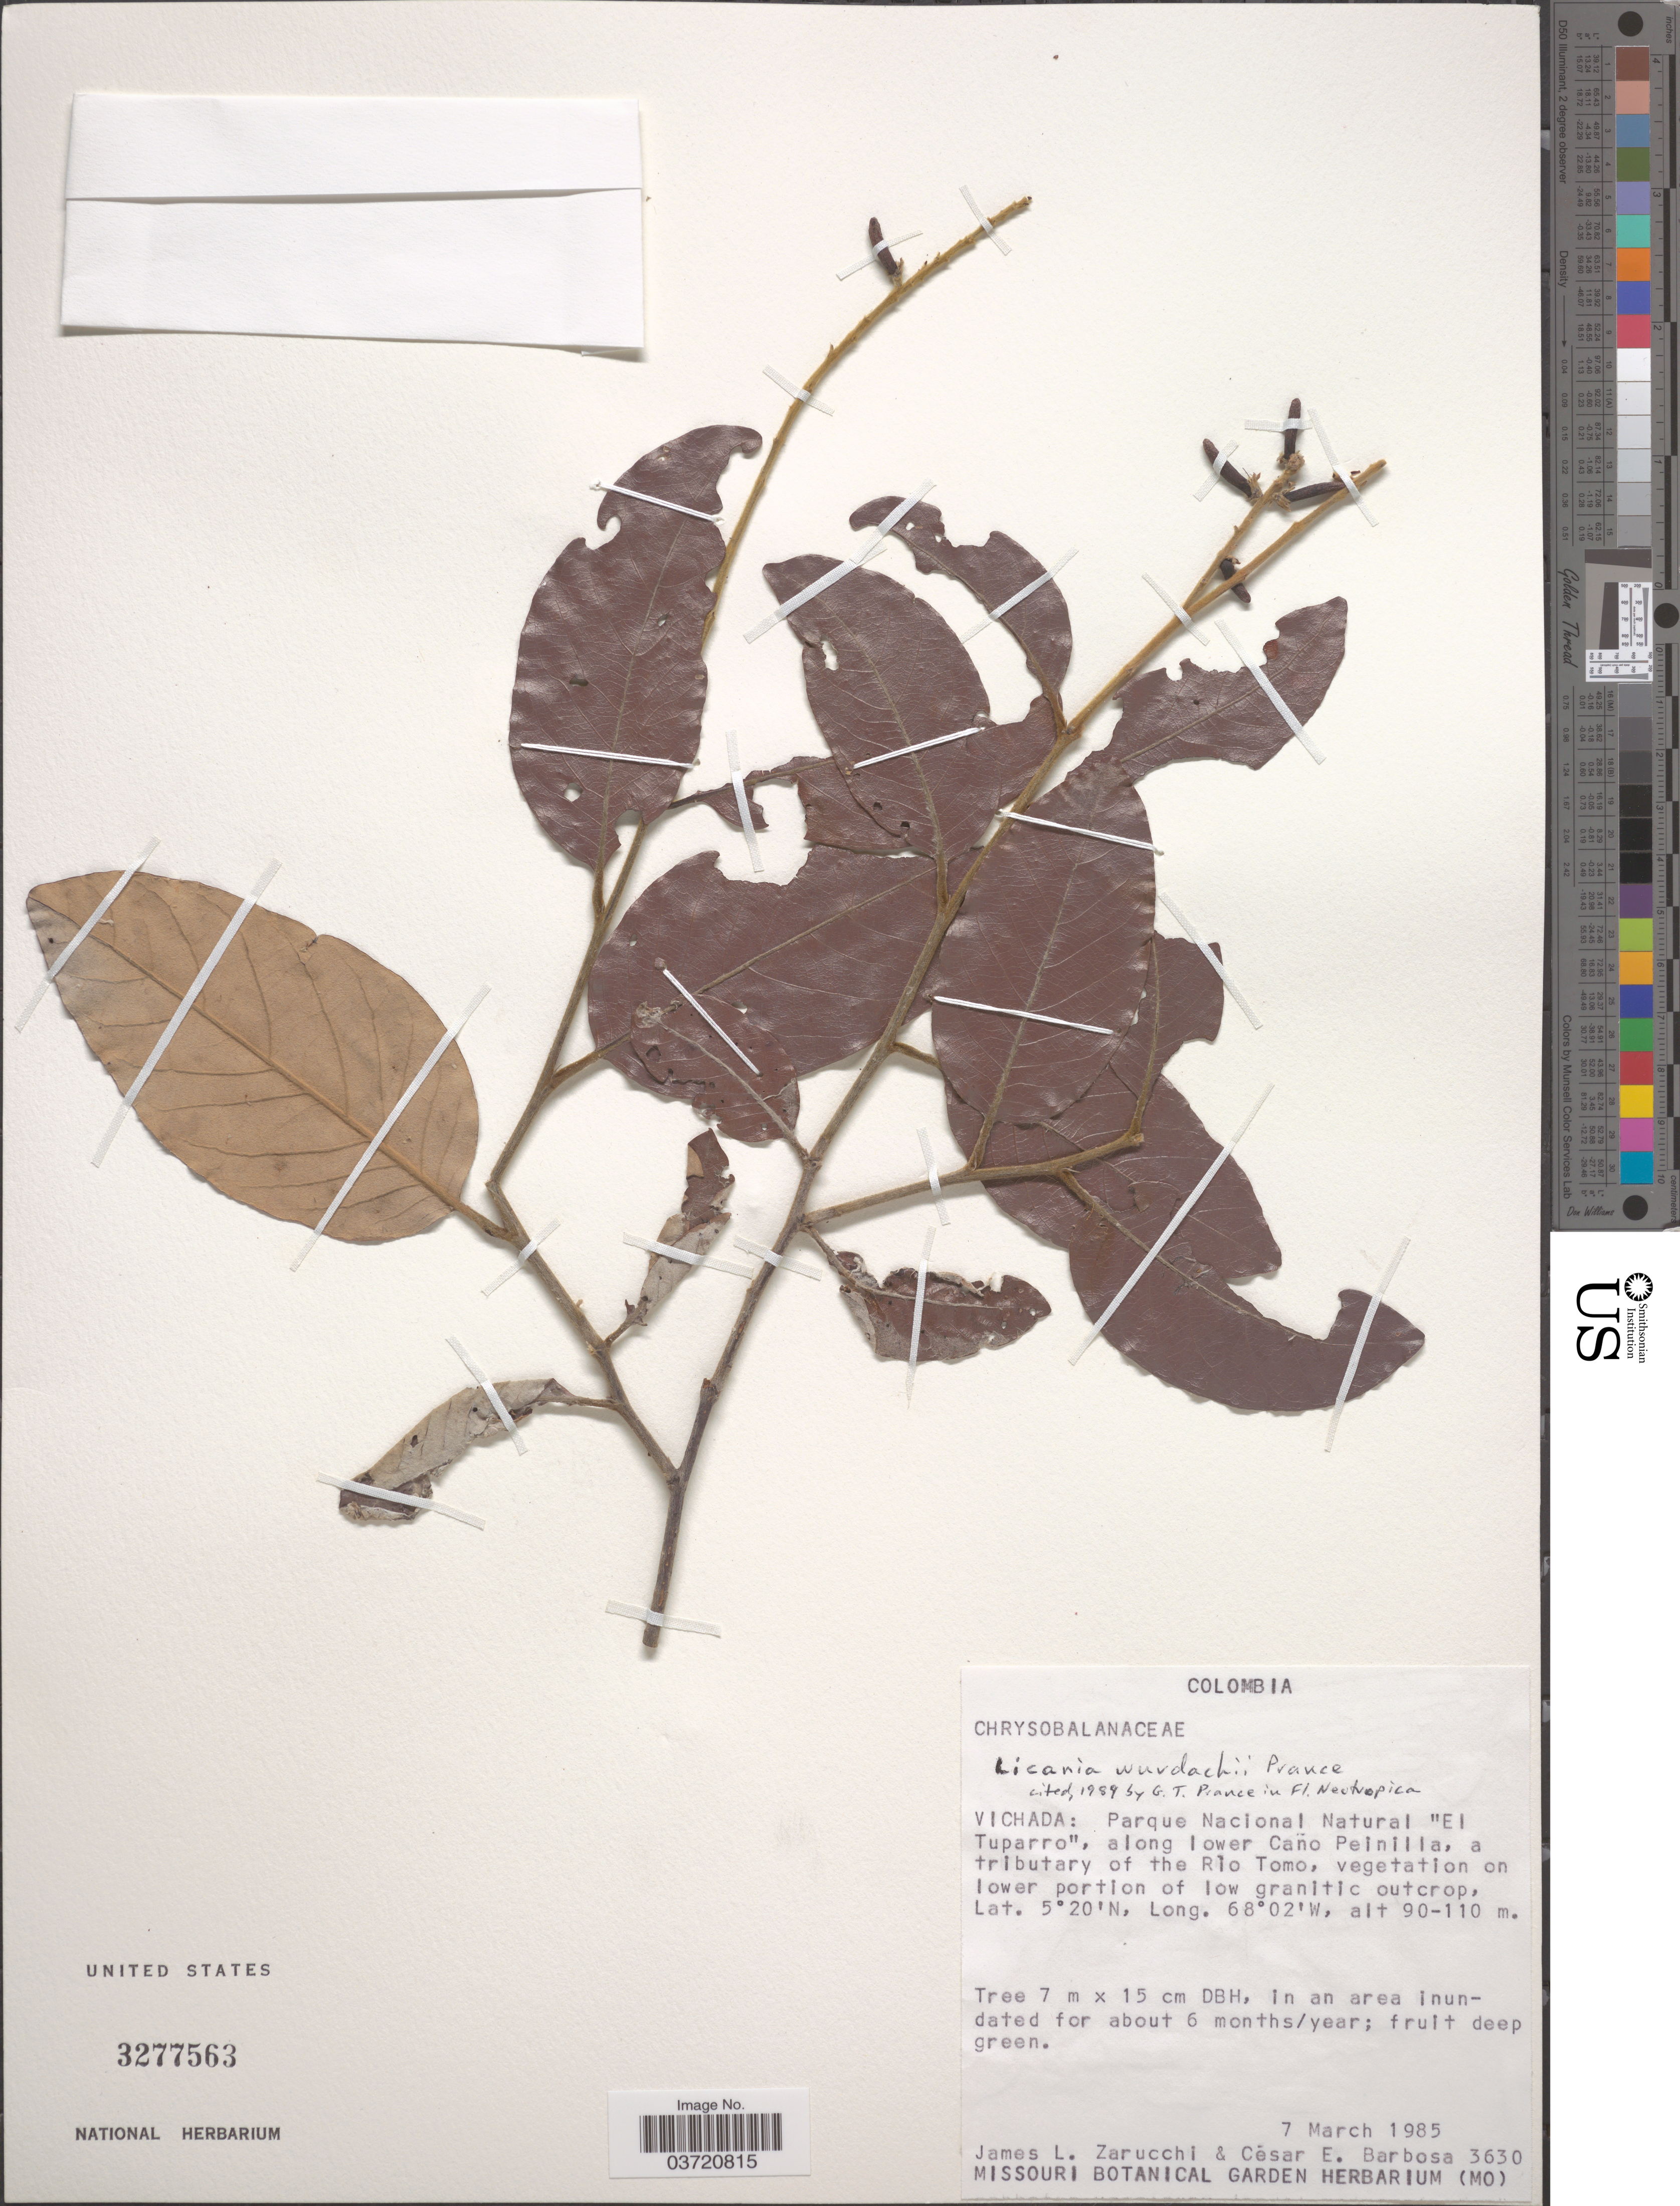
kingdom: Plantae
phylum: Tracheophyta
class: Magnoliopsida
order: Malpighiales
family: Chrysobalanaceae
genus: Leptobalanus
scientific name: Leptobalanus wurdackii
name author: (Prance) Sothers & Prance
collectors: J. L. Zarucchi & C. E. Barbosa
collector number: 3630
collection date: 1985-03-07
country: Colombia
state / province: Vichada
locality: Parque Nacional Natural 'El Tuparro', along lower Caño Peinilla, a tributary of the Río Tomo, vegetation on lower portion of low granitic outcrop.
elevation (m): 90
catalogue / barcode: US 3277563